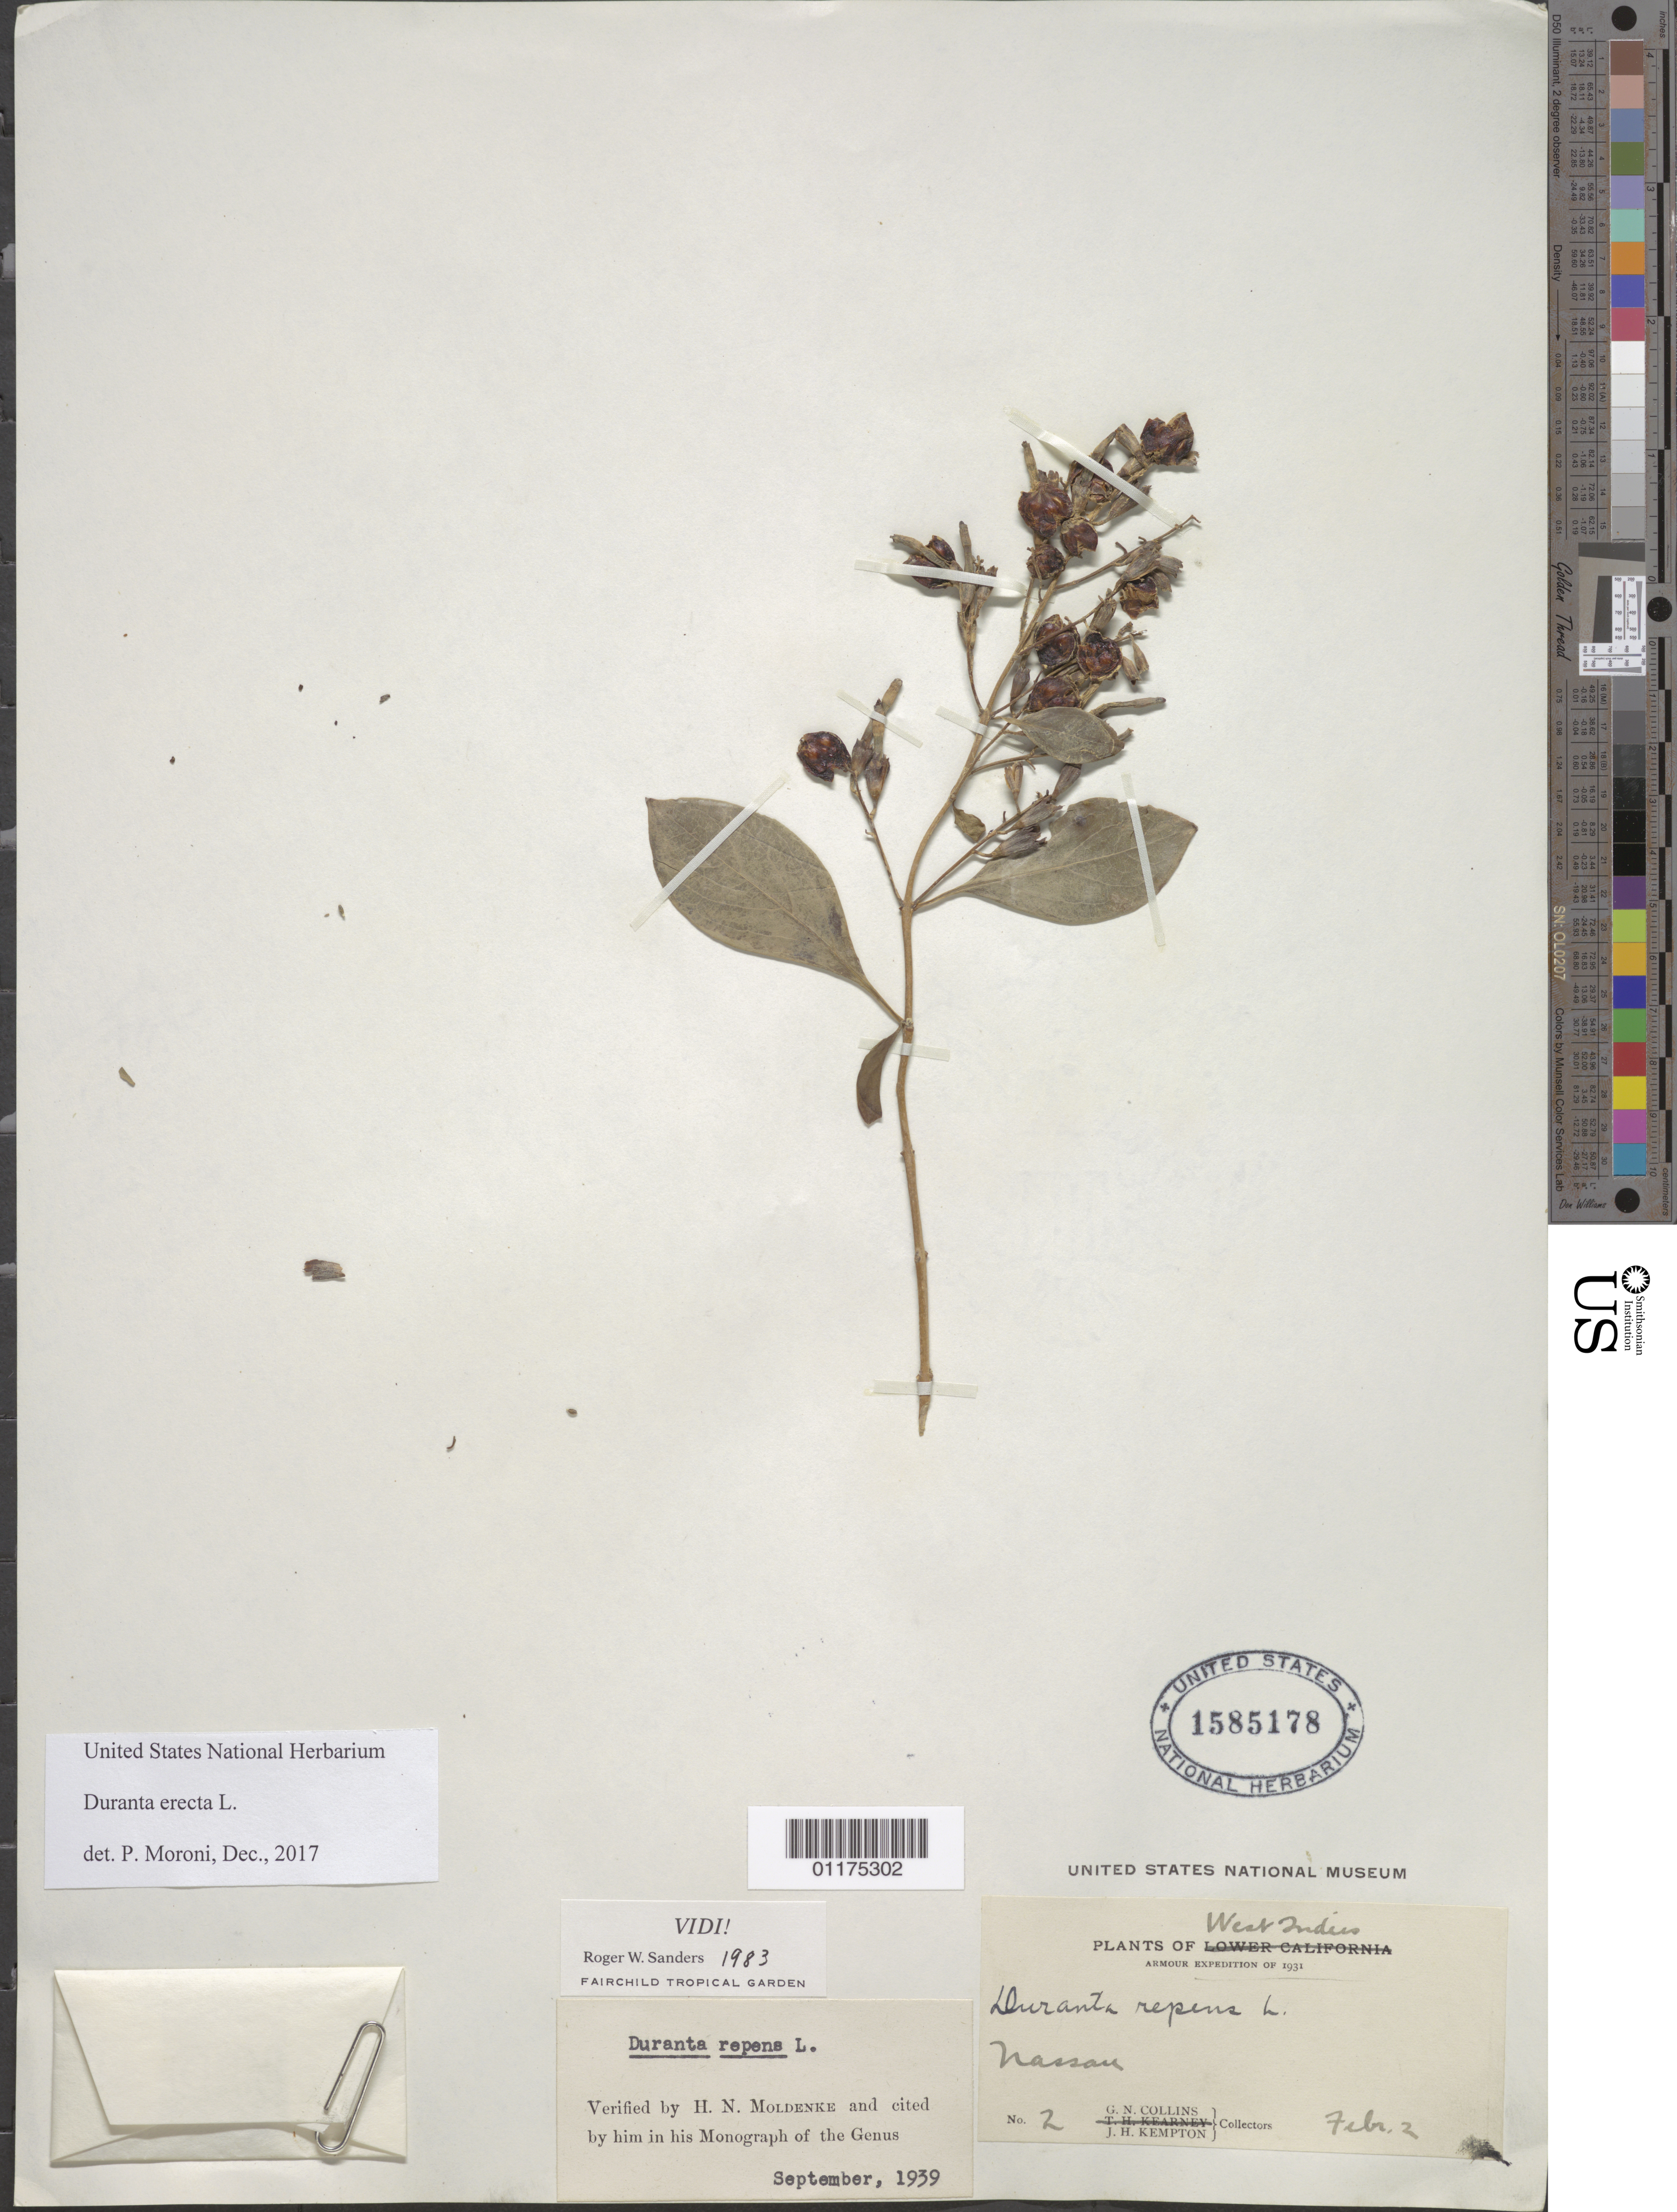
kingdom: Plantae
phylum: Tracheophyta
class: Magnoliopsida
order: Lamiales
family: Verbenaceae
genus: Duranta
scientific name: Duranta erecta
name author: L.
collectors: G. Collins & J. H. Kempton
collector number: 2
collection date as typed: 02 Feb 1931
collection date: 1931-02-02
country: Bahamas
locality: Nassau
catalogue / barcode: US 1585178